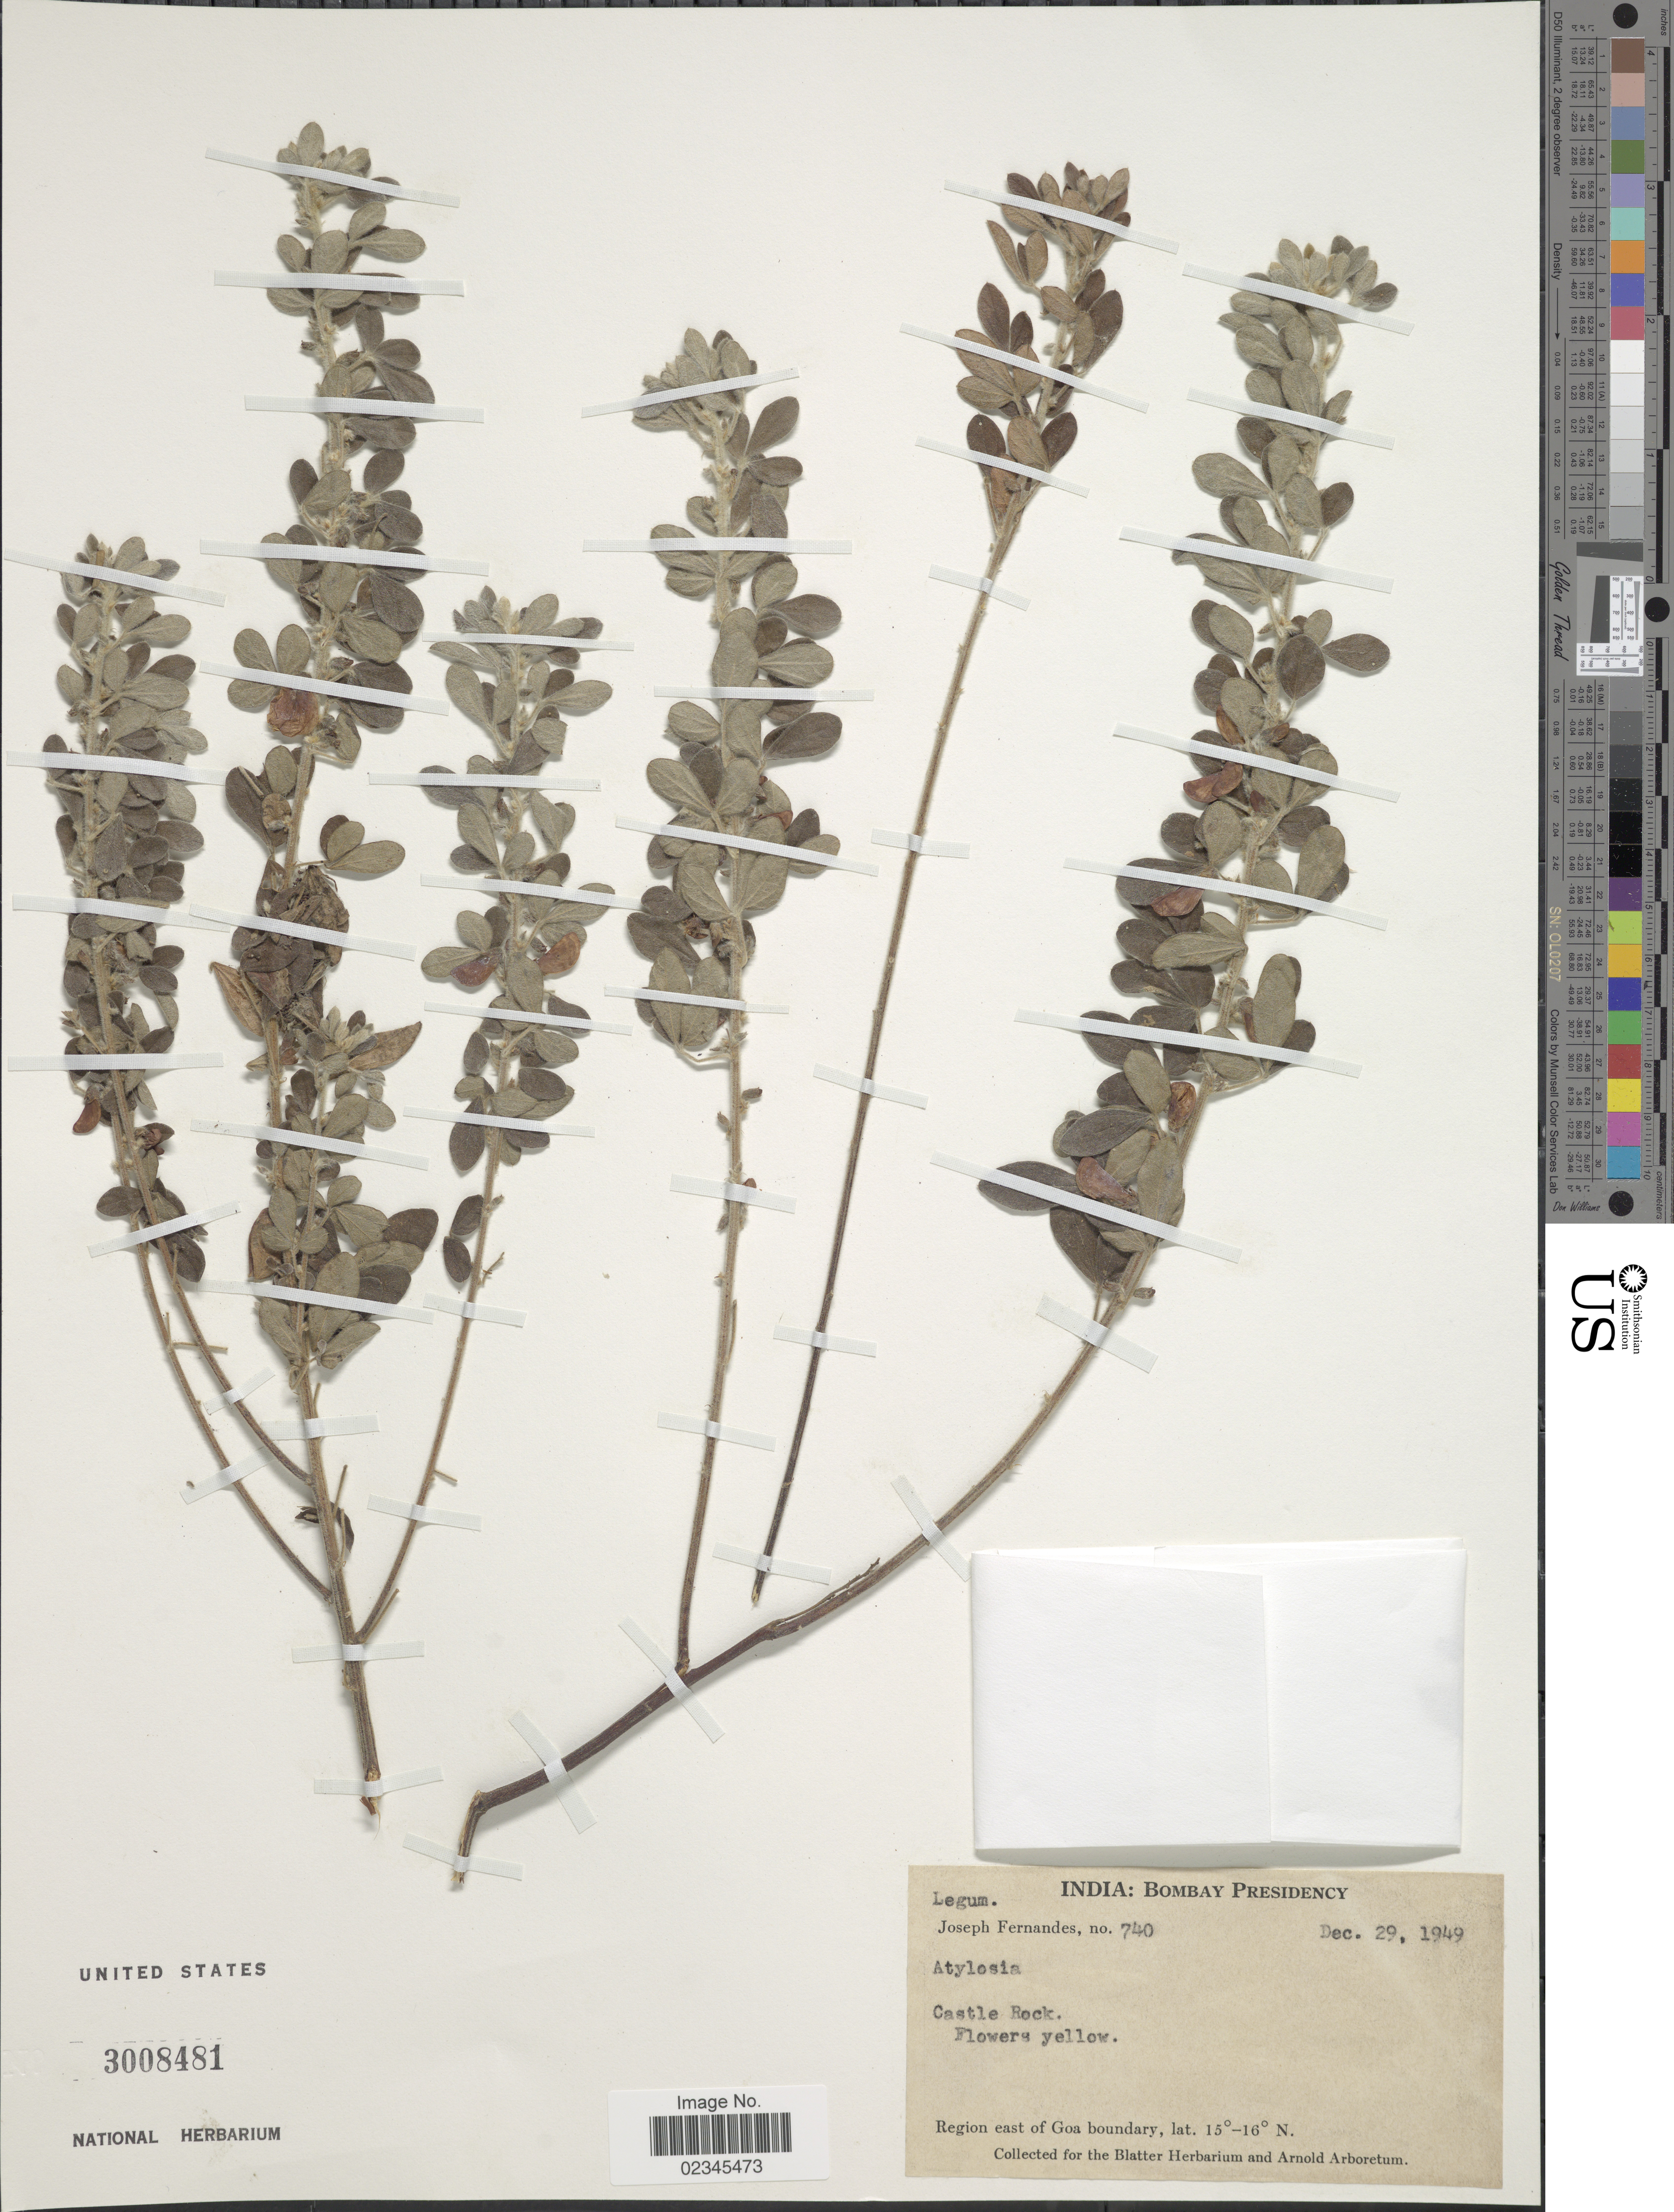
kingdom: Plantae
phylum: Tracheophyta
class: Magnoliopsida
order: Fabales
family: Fabaceae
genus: Cajanus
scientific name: Cajanus sp.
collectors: J. Fernandes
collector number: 740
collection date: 1949-12-29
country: India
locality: Bombay Preseidency. Castle Rock. Region east of Goa boundary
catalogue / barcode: US 3008481